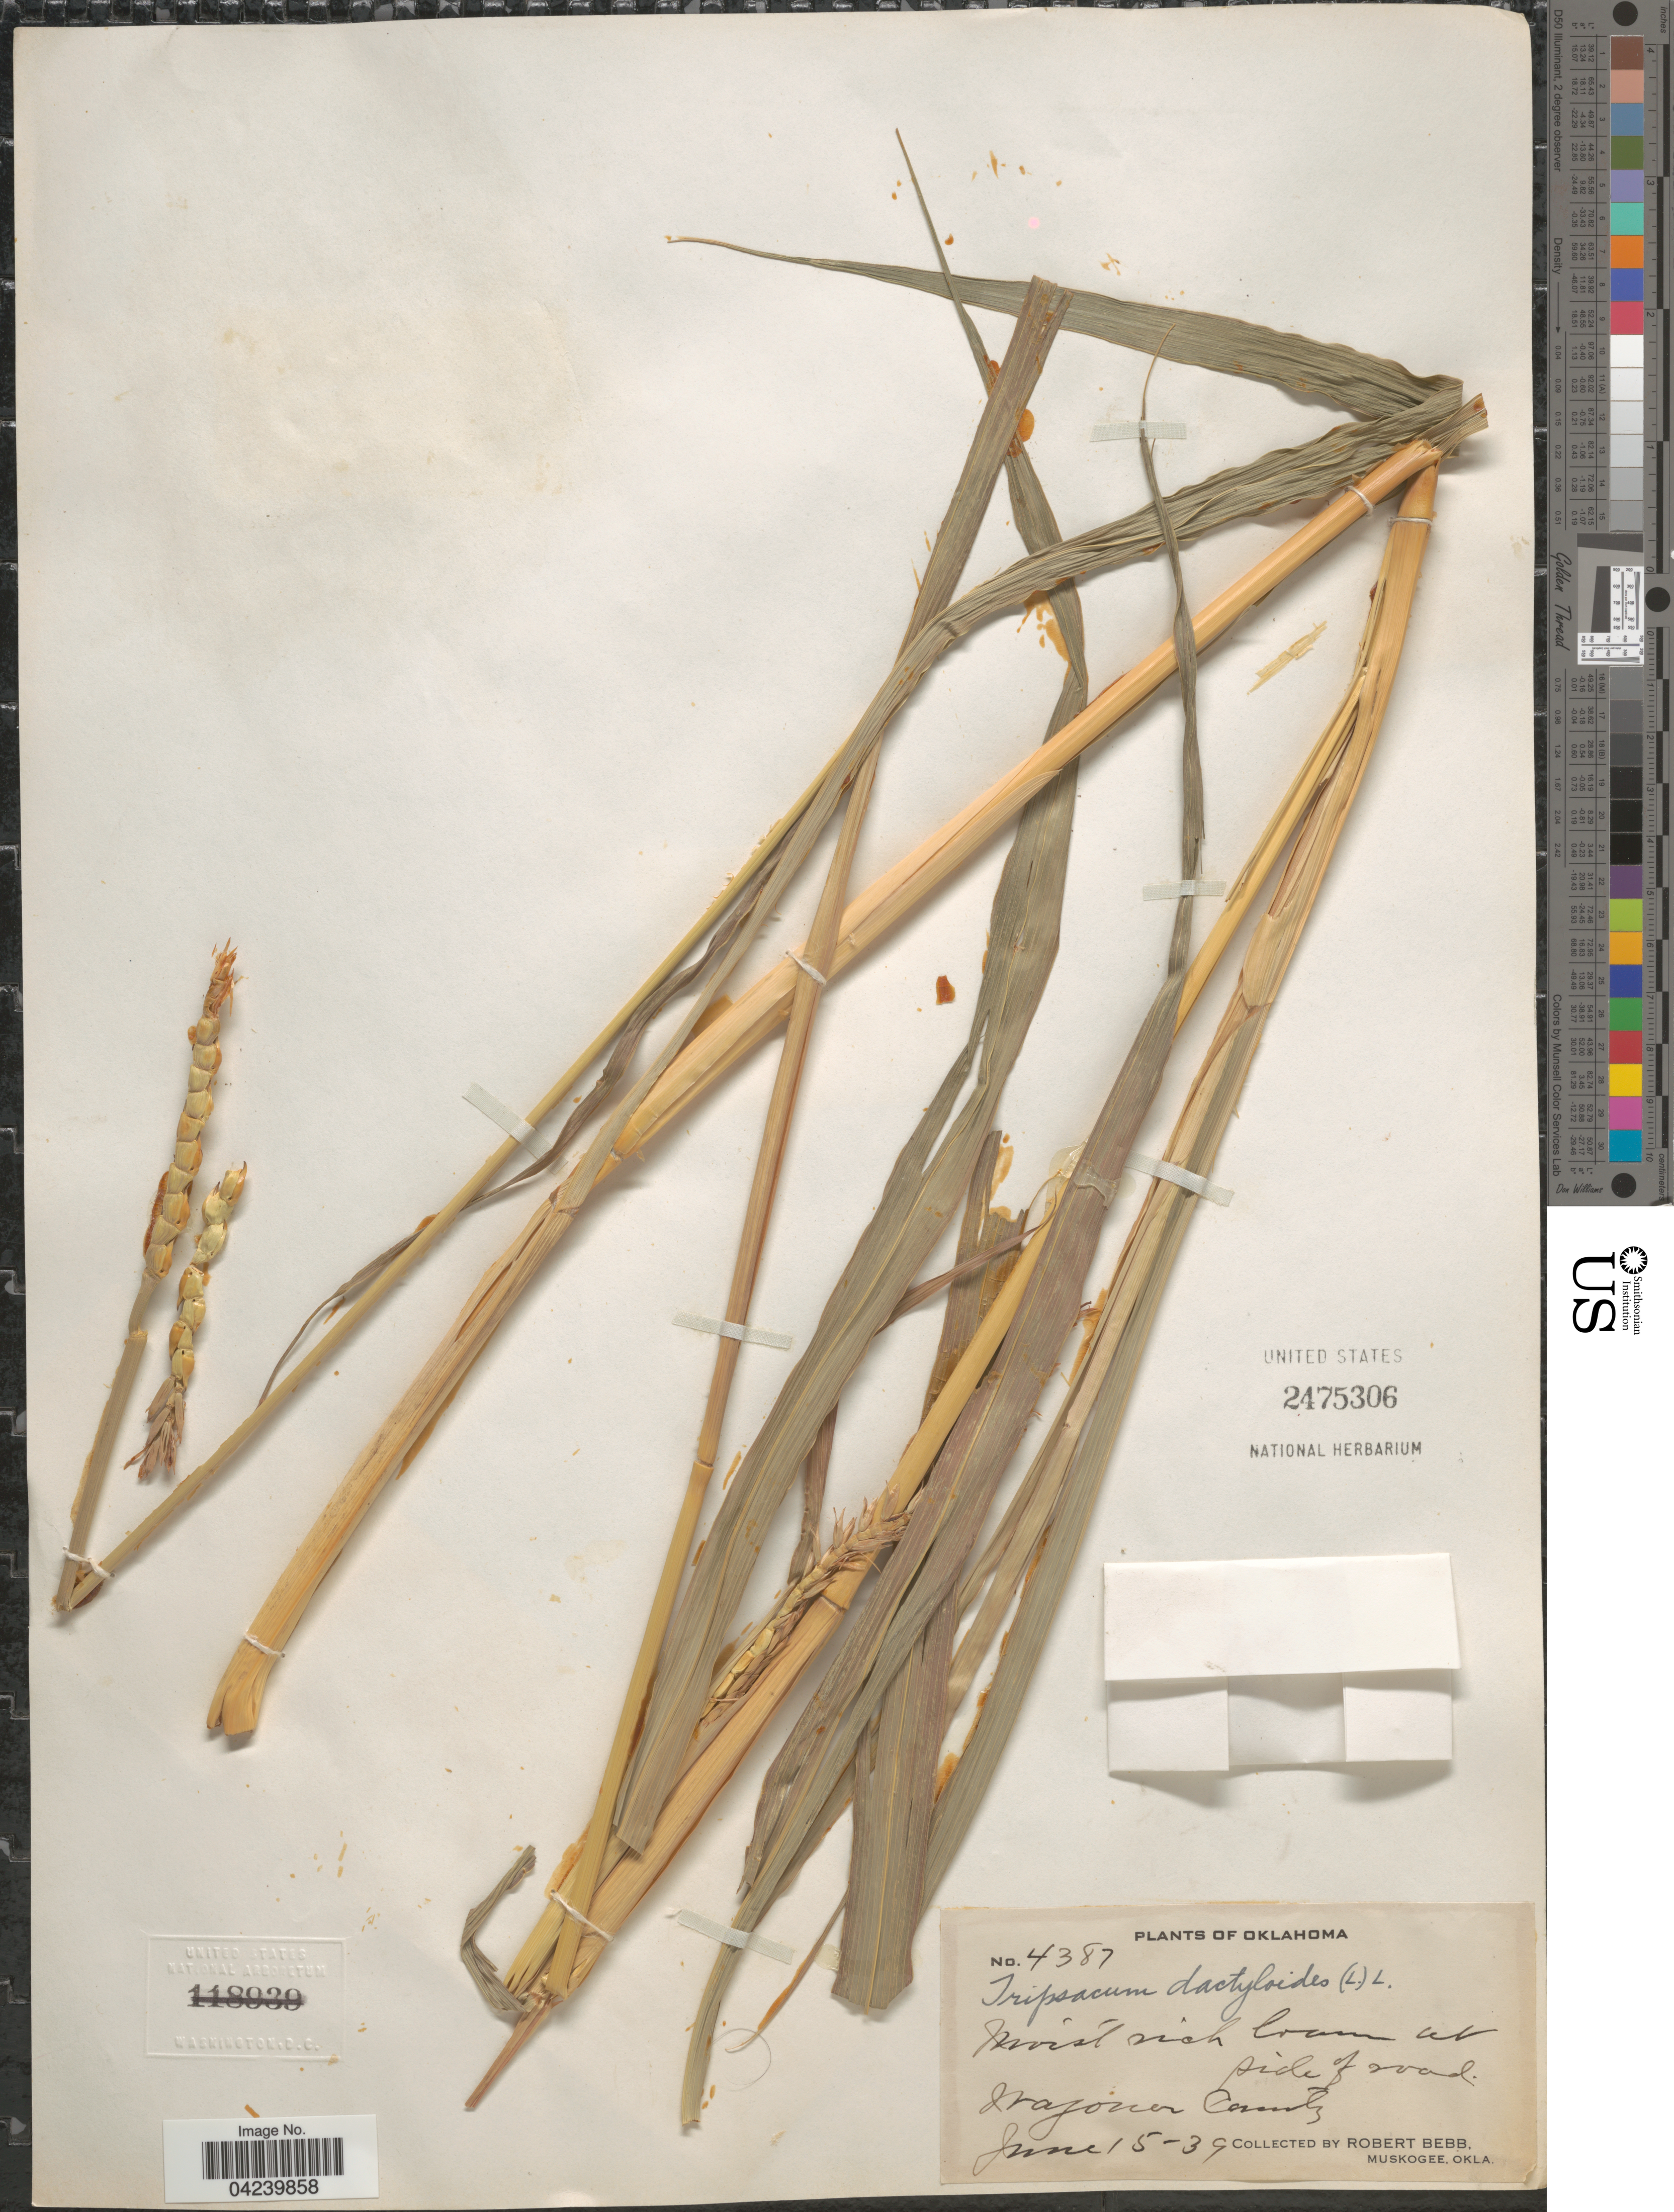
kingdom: Plantae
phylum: Tracheophyta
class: Liliopsida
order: Poales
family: Poaceae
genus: Tripsacum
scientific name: Tripsacum dactyloides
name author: (L.) L.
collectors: R. Bebb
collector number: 4387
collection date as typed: Transcribed d/m/y: 15/6/39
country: United States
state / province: Oklahoma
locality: Moist rich loam at side of road. Wagoner County.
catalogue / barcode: US 2475306